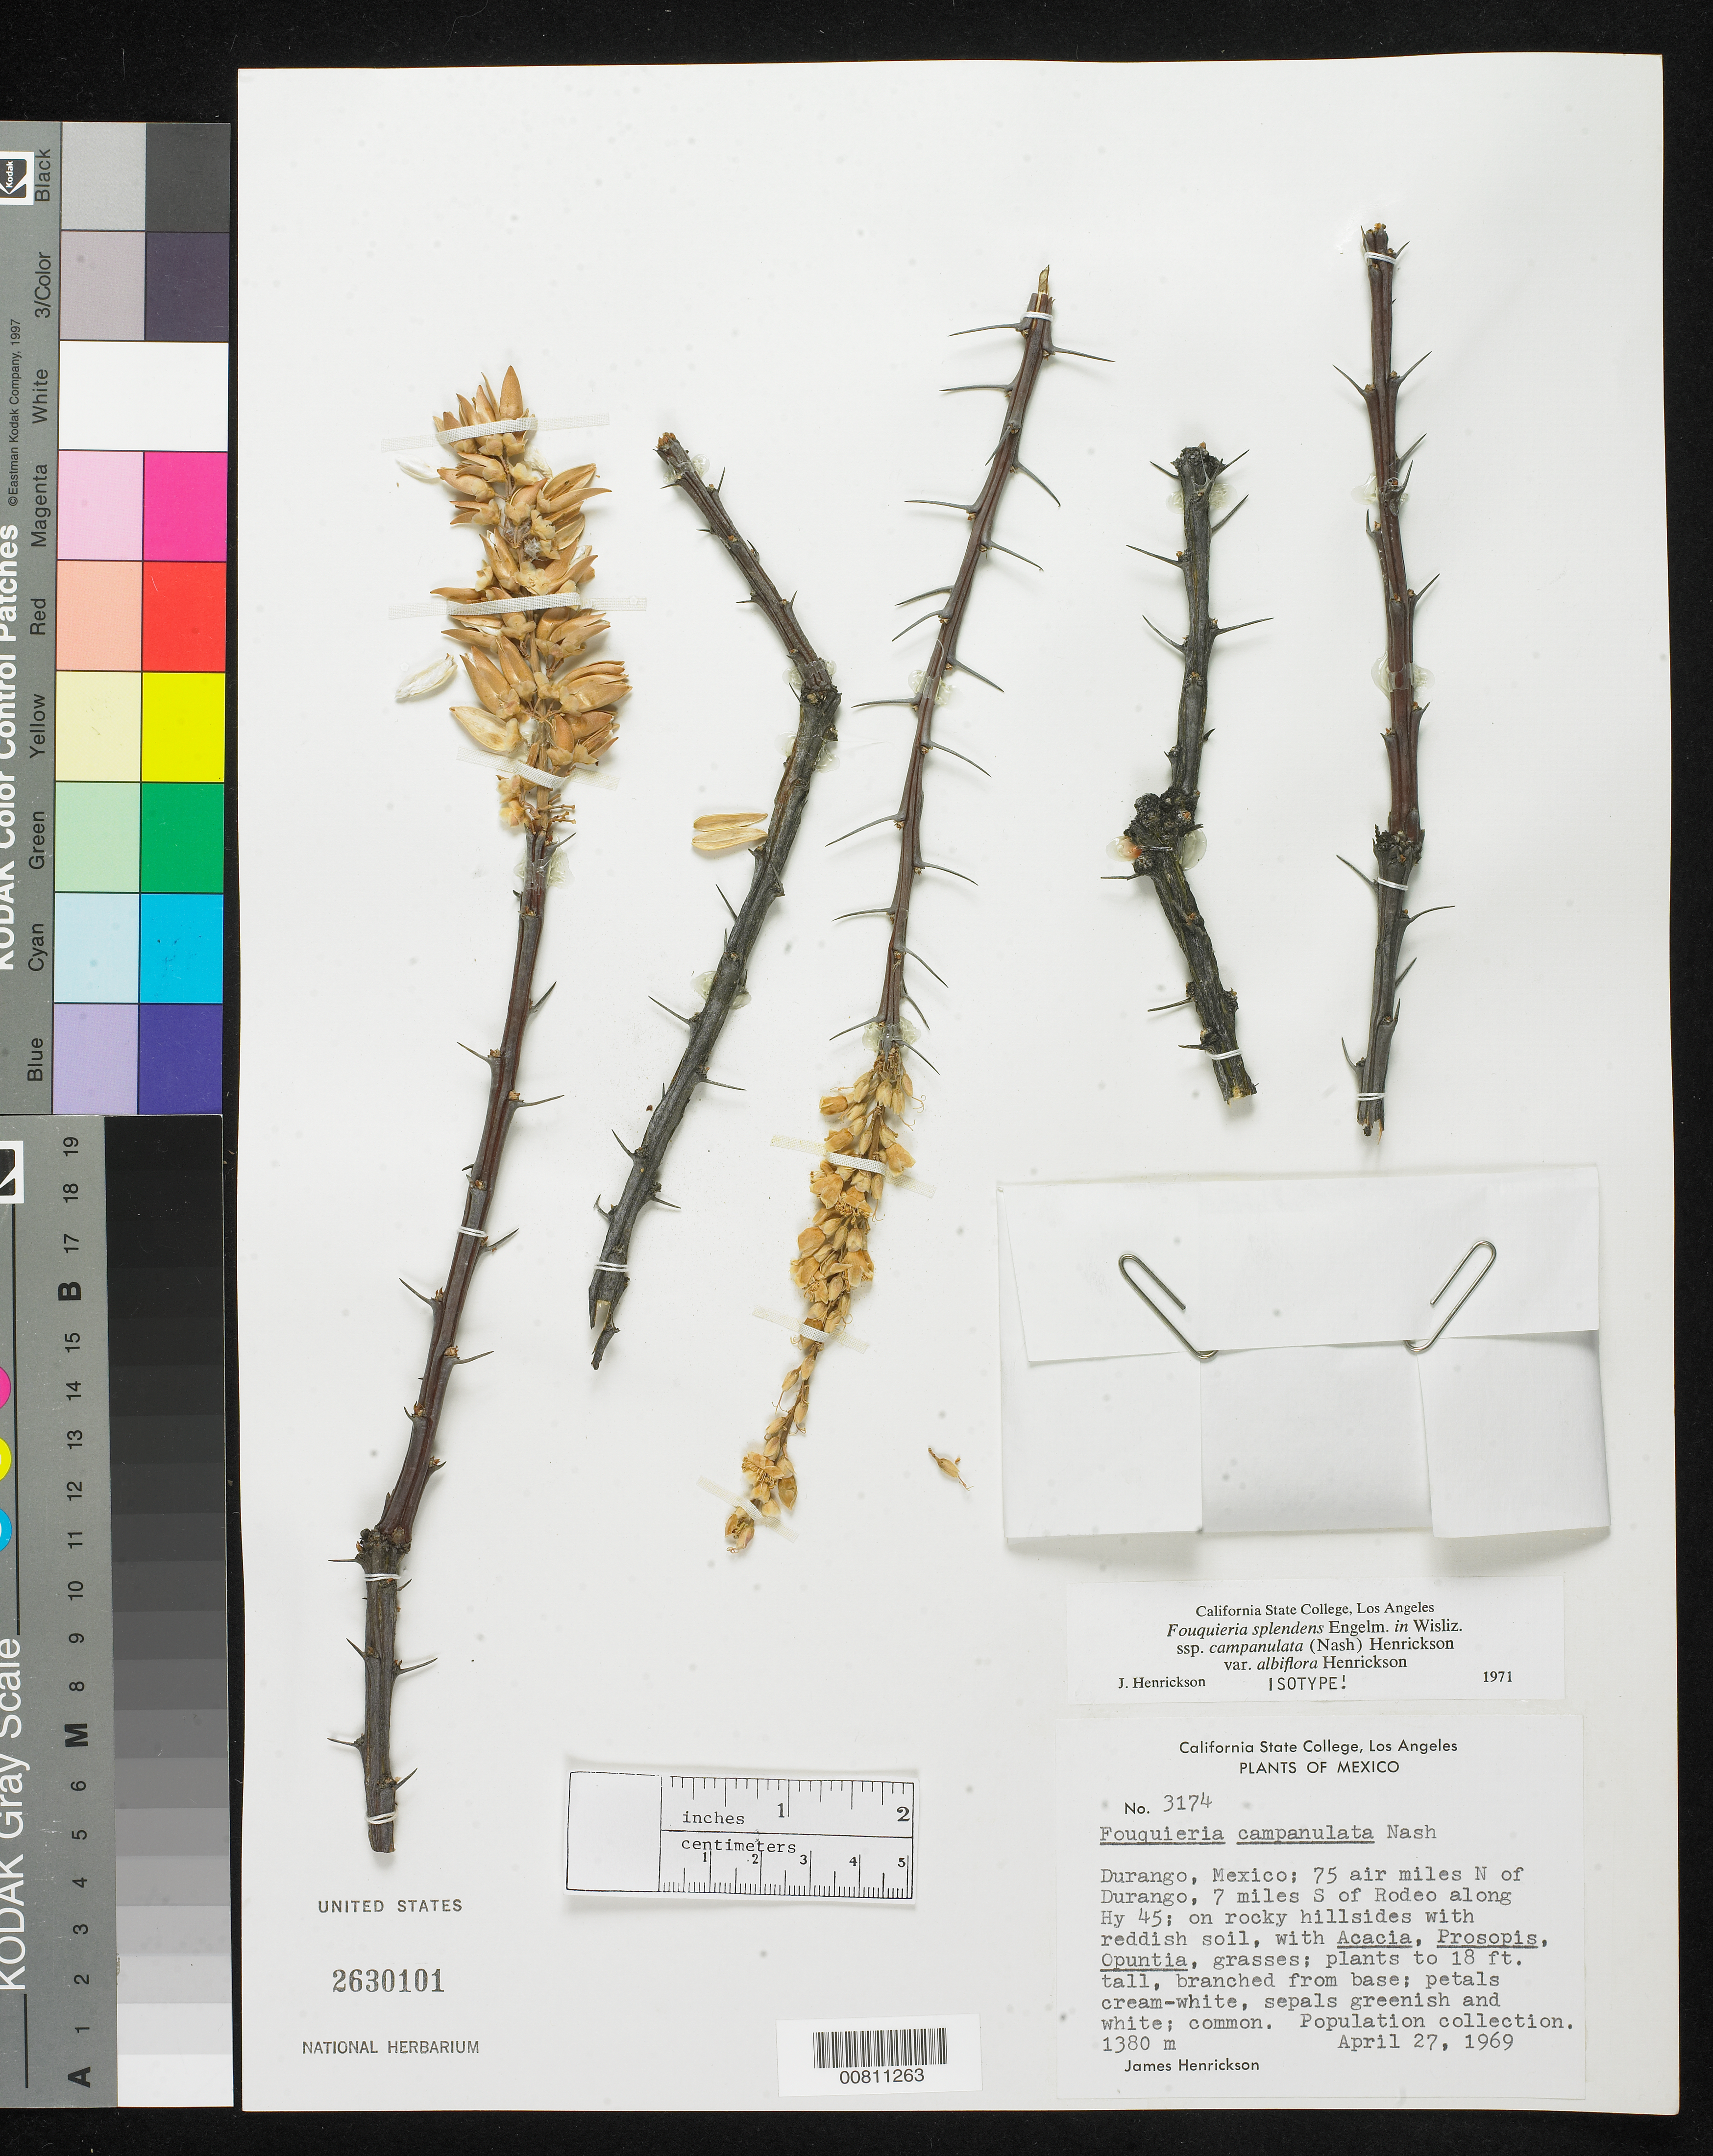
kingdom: Plantae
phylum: Tracheophyta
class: Magnoliopsida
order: Ericales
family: Fouquieriaceae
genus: Fouquieria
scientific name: Fouquieria splendens subsp. campanulata var. albiflora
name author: Henrickson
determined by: Henrickson, James S.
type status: Isotype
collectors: J. S. Henrickson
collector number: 3174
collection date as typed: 27 Apr 1969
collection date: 1969-04-27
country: Mexico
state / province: Durango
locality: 75 air miles N of Durango, 7 miles S of rodeo along Hy 45.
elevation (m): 1380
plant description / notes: Holotype at RSA.; Holotype at RSA.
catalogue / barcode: US 2630101